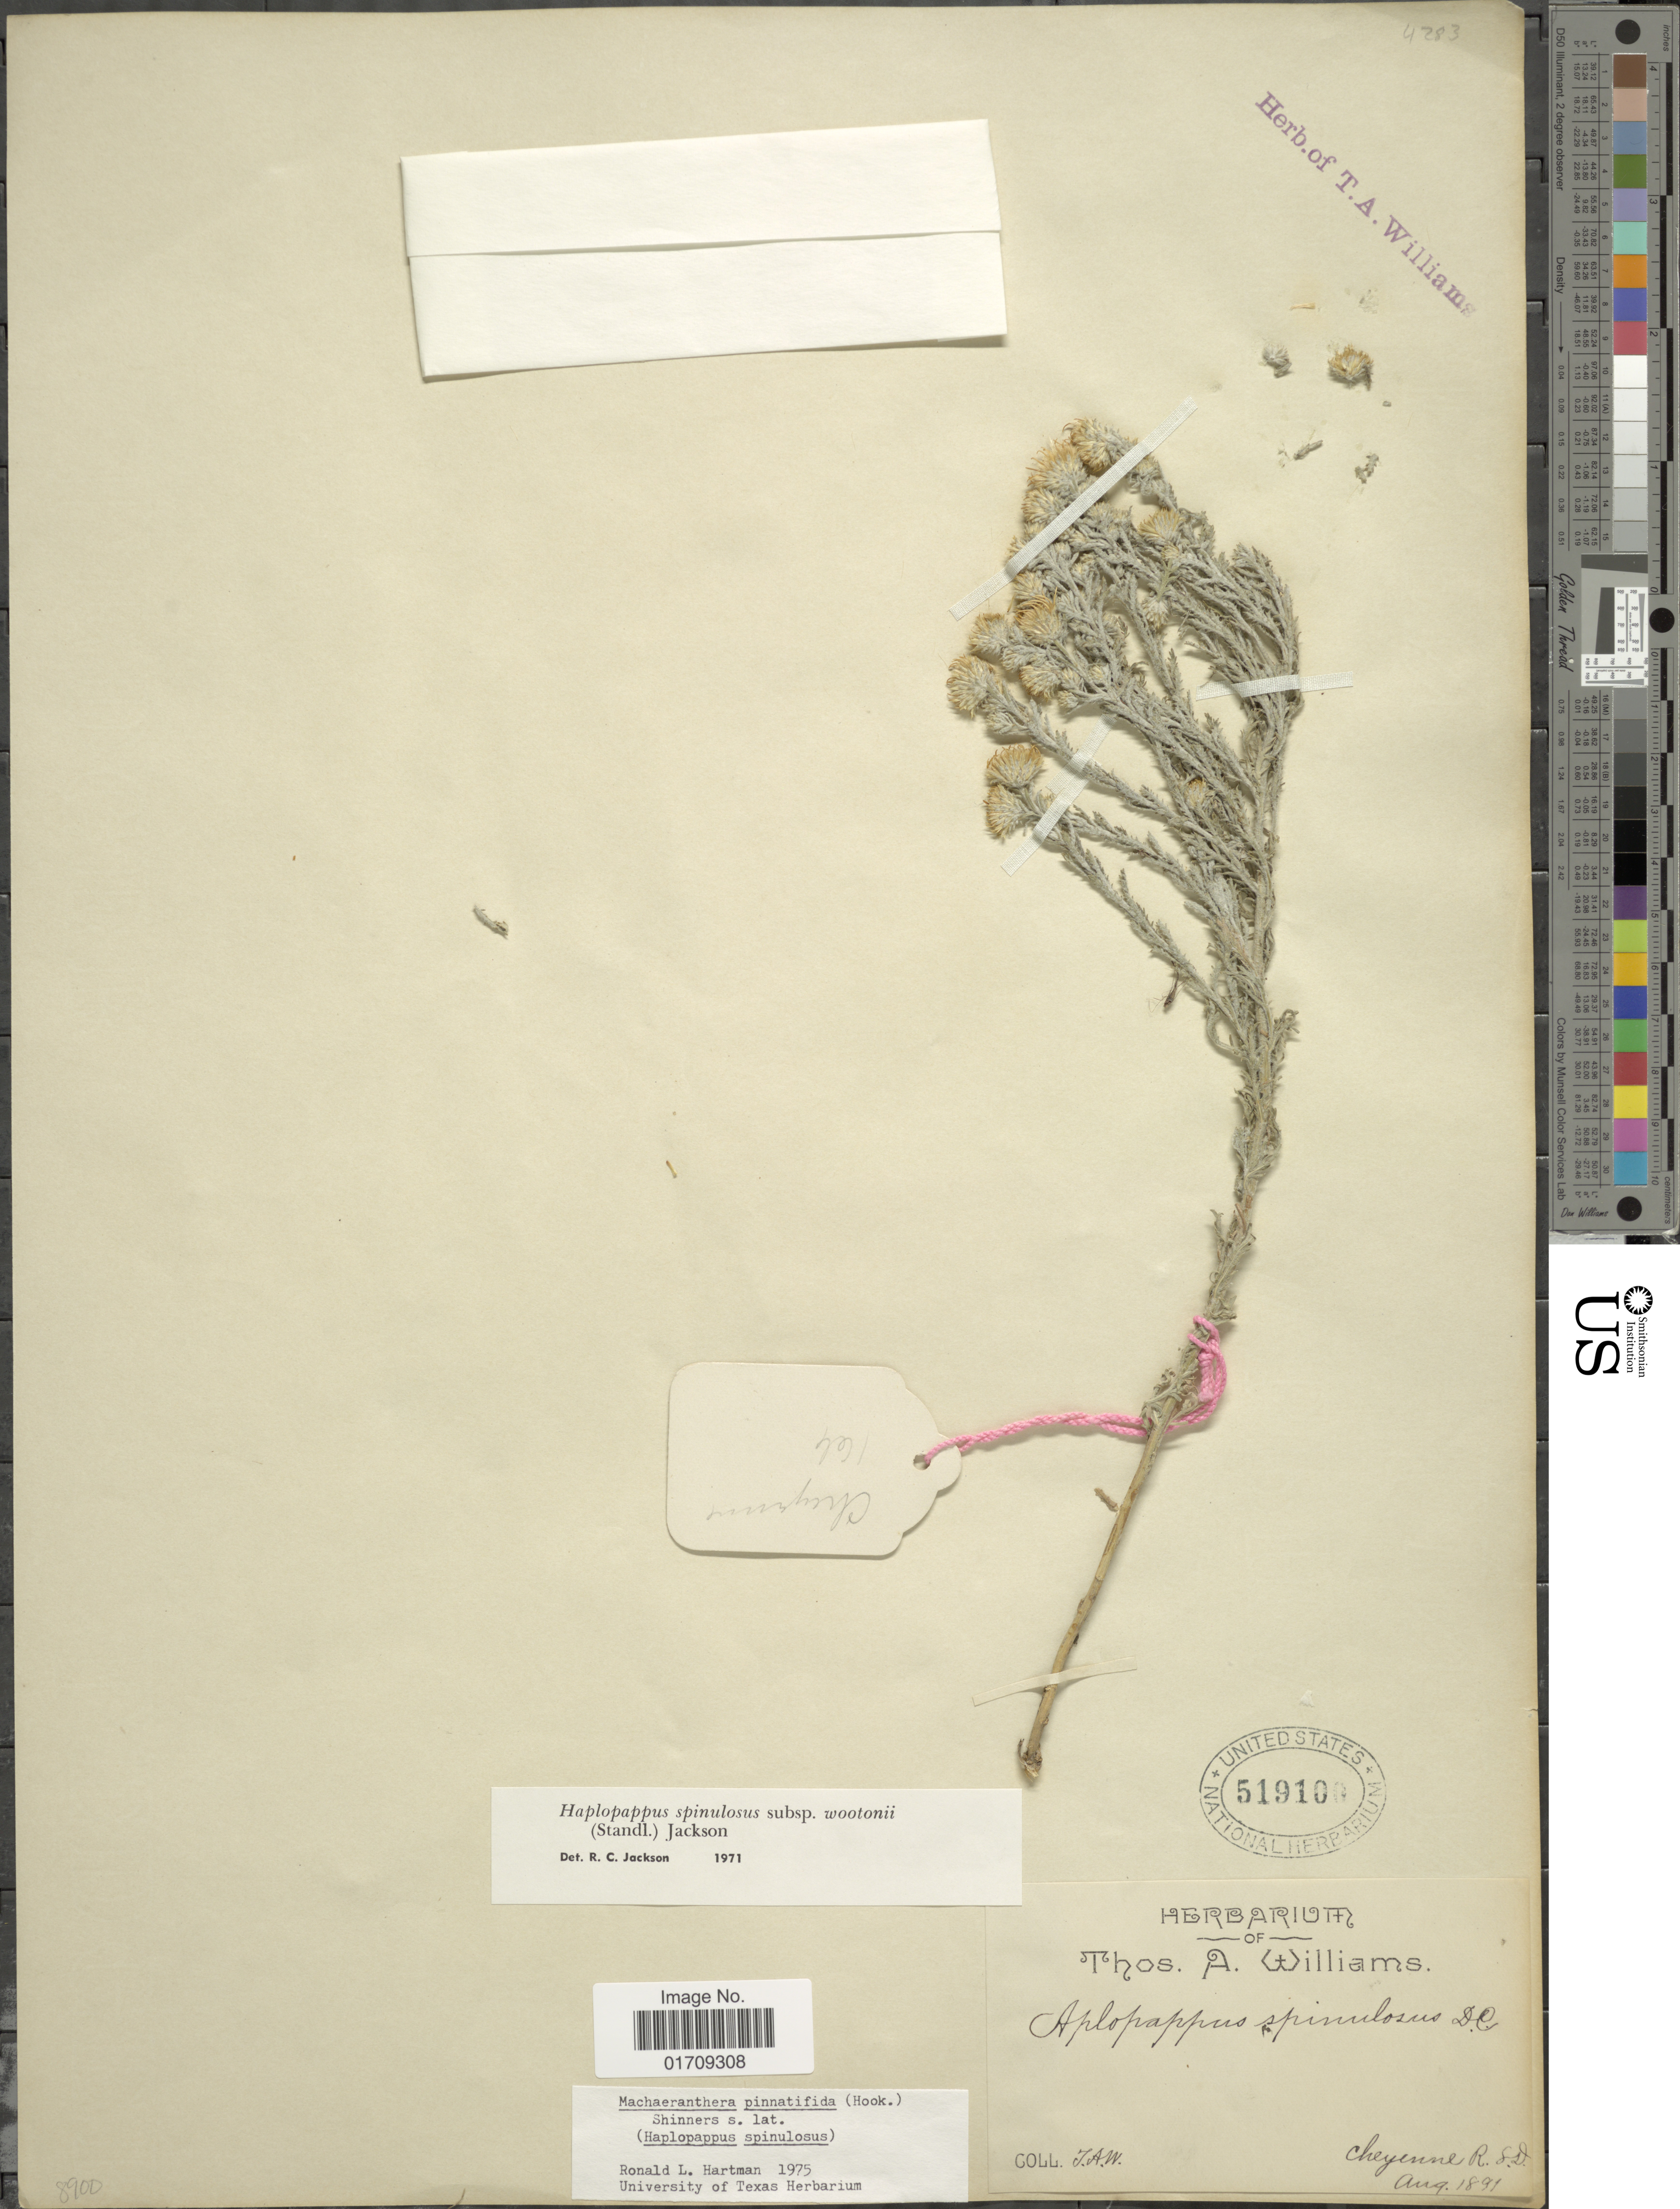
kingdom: Plantae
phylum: Tracheophyta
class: Magnoliopsida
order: Asterales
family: Asteraceae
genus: Machaeranthera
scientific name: Machaeranthera pinnatifida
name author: (Hook.) Shinners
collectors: T. A. Williams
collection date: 1891-08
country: United States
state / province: South Dakota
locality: Cheyenne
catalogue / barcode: US 519100